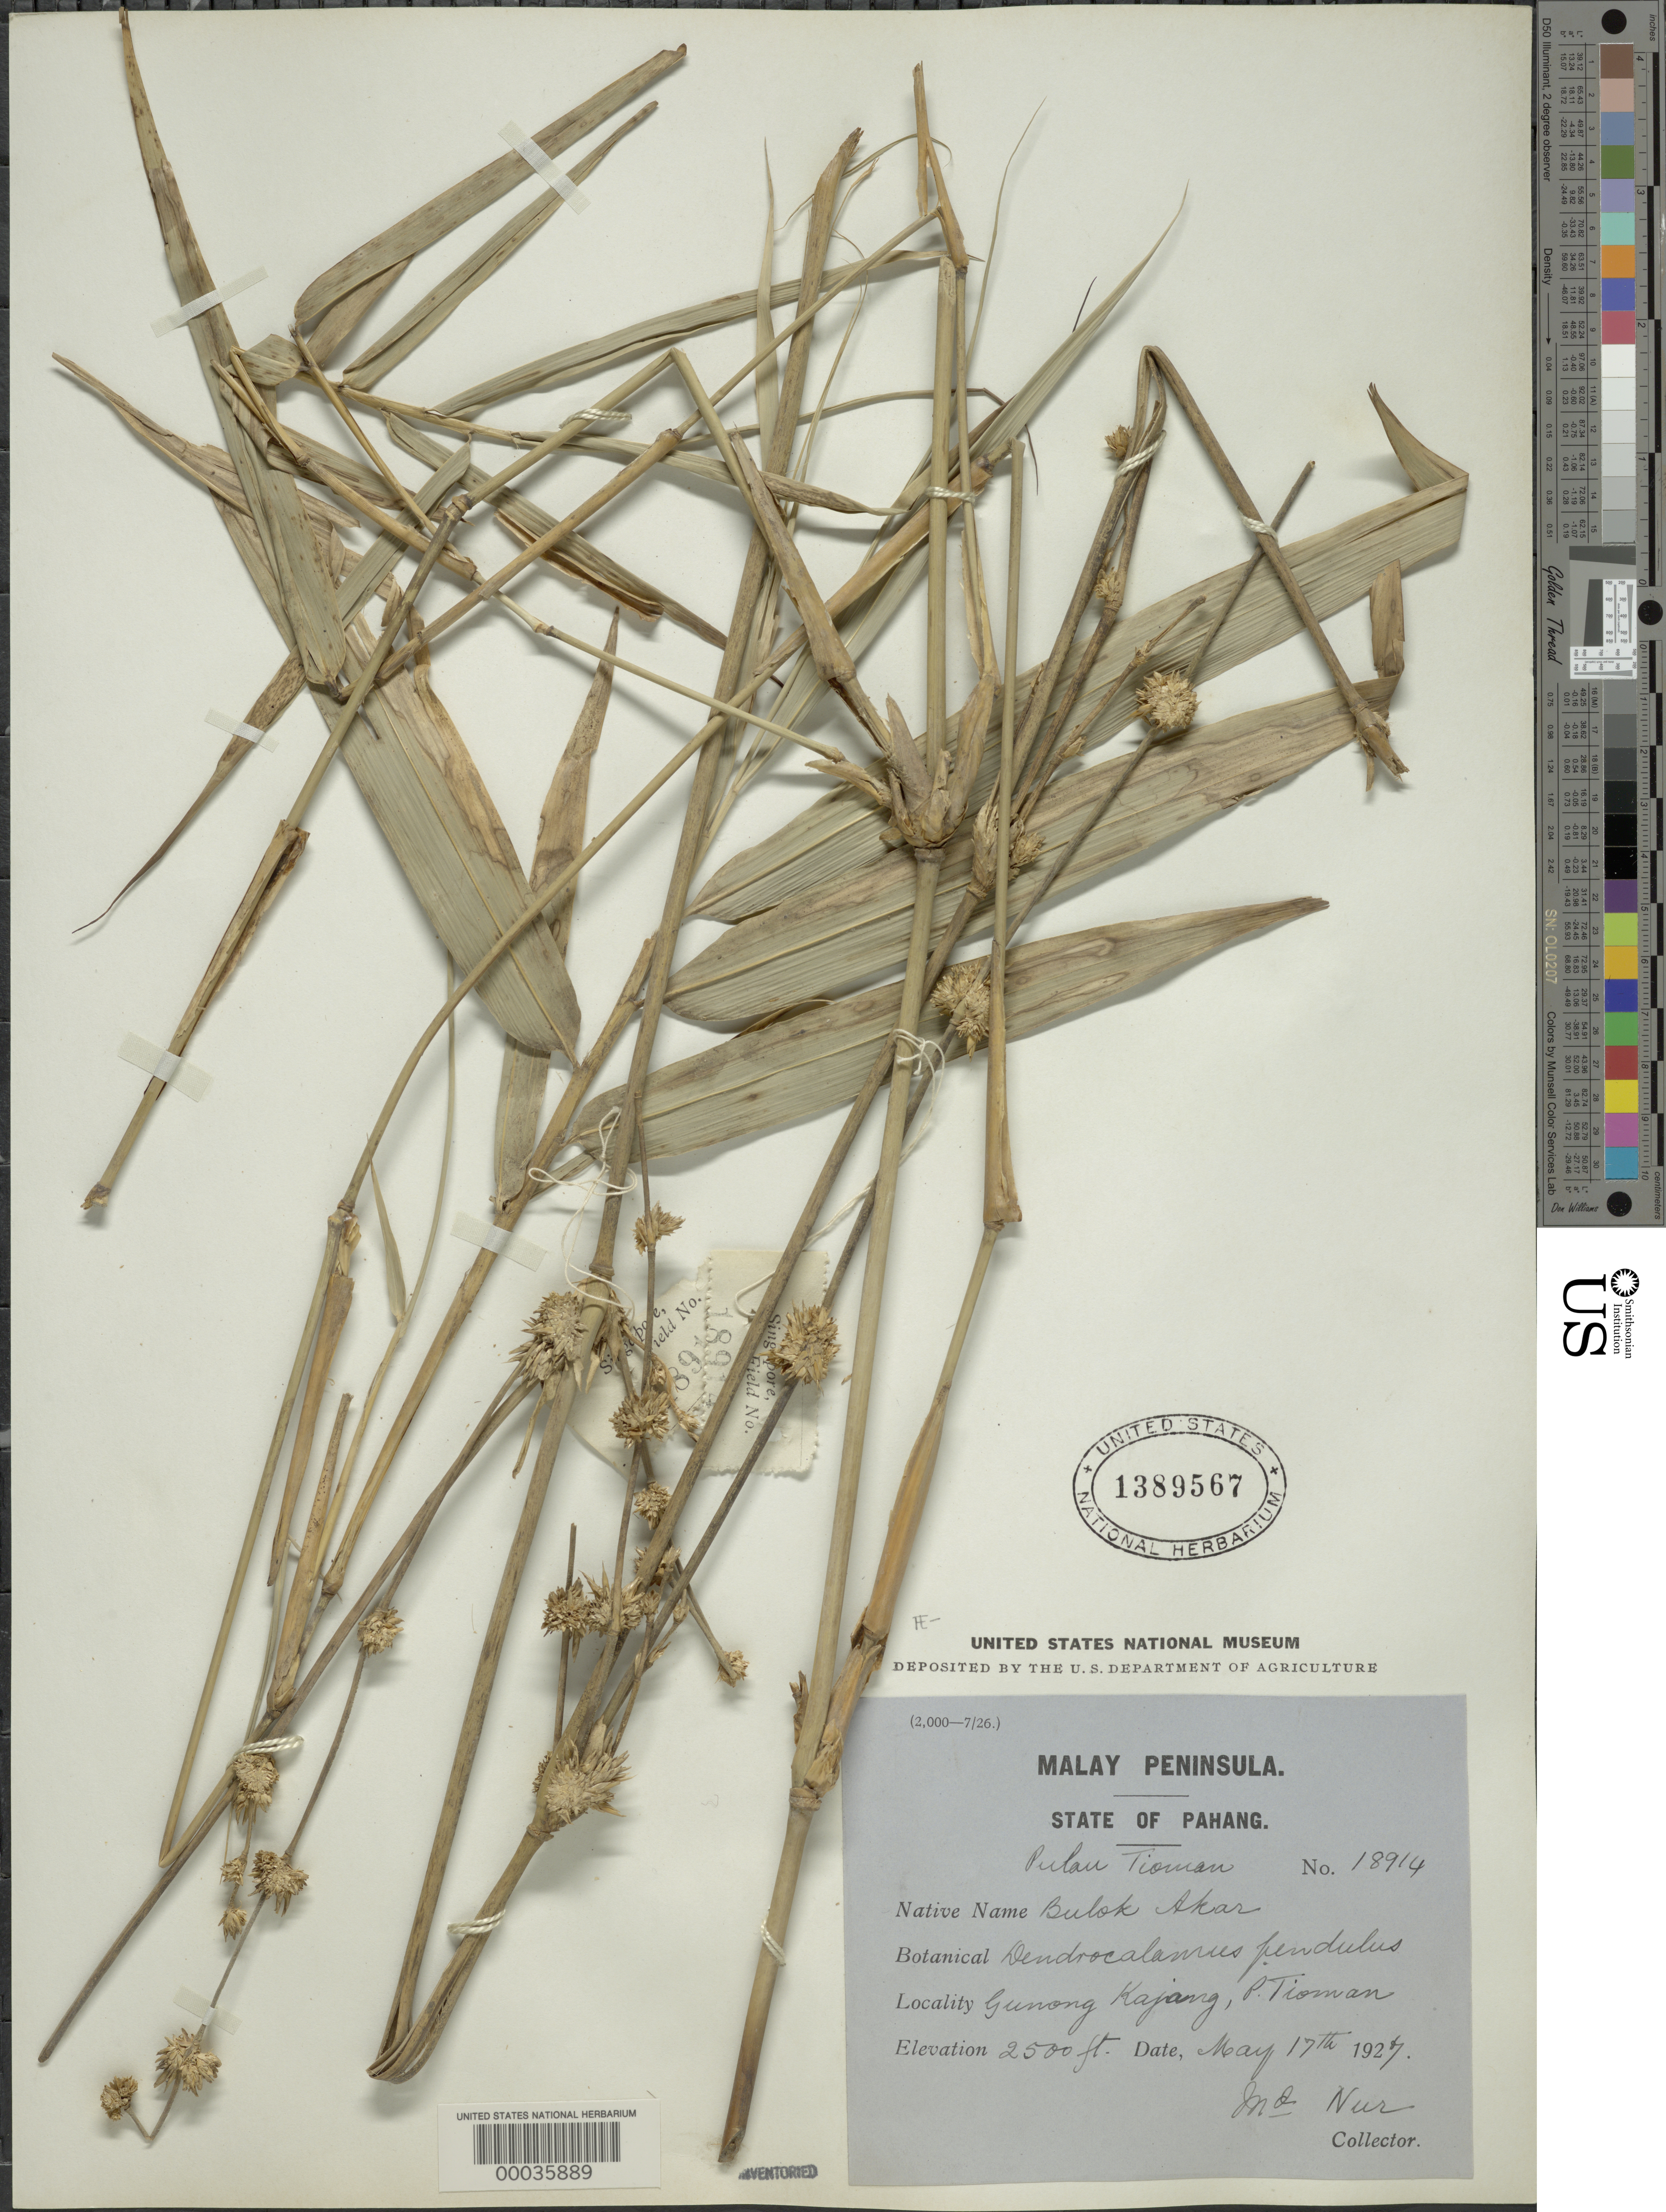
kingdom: Plantae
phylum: Tracheophyta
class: Liliopsida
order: Poales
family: Poaceae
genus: Dendrocalamus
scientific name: Dendrocalamus pendulus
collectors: -. Nur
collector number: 18914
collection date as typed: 17 May 1927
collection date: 1927-05-17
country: Malaysia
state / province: Pahang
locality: Pulah tioman [Malay Peninsula]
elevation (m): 762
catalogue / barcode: US 1389567